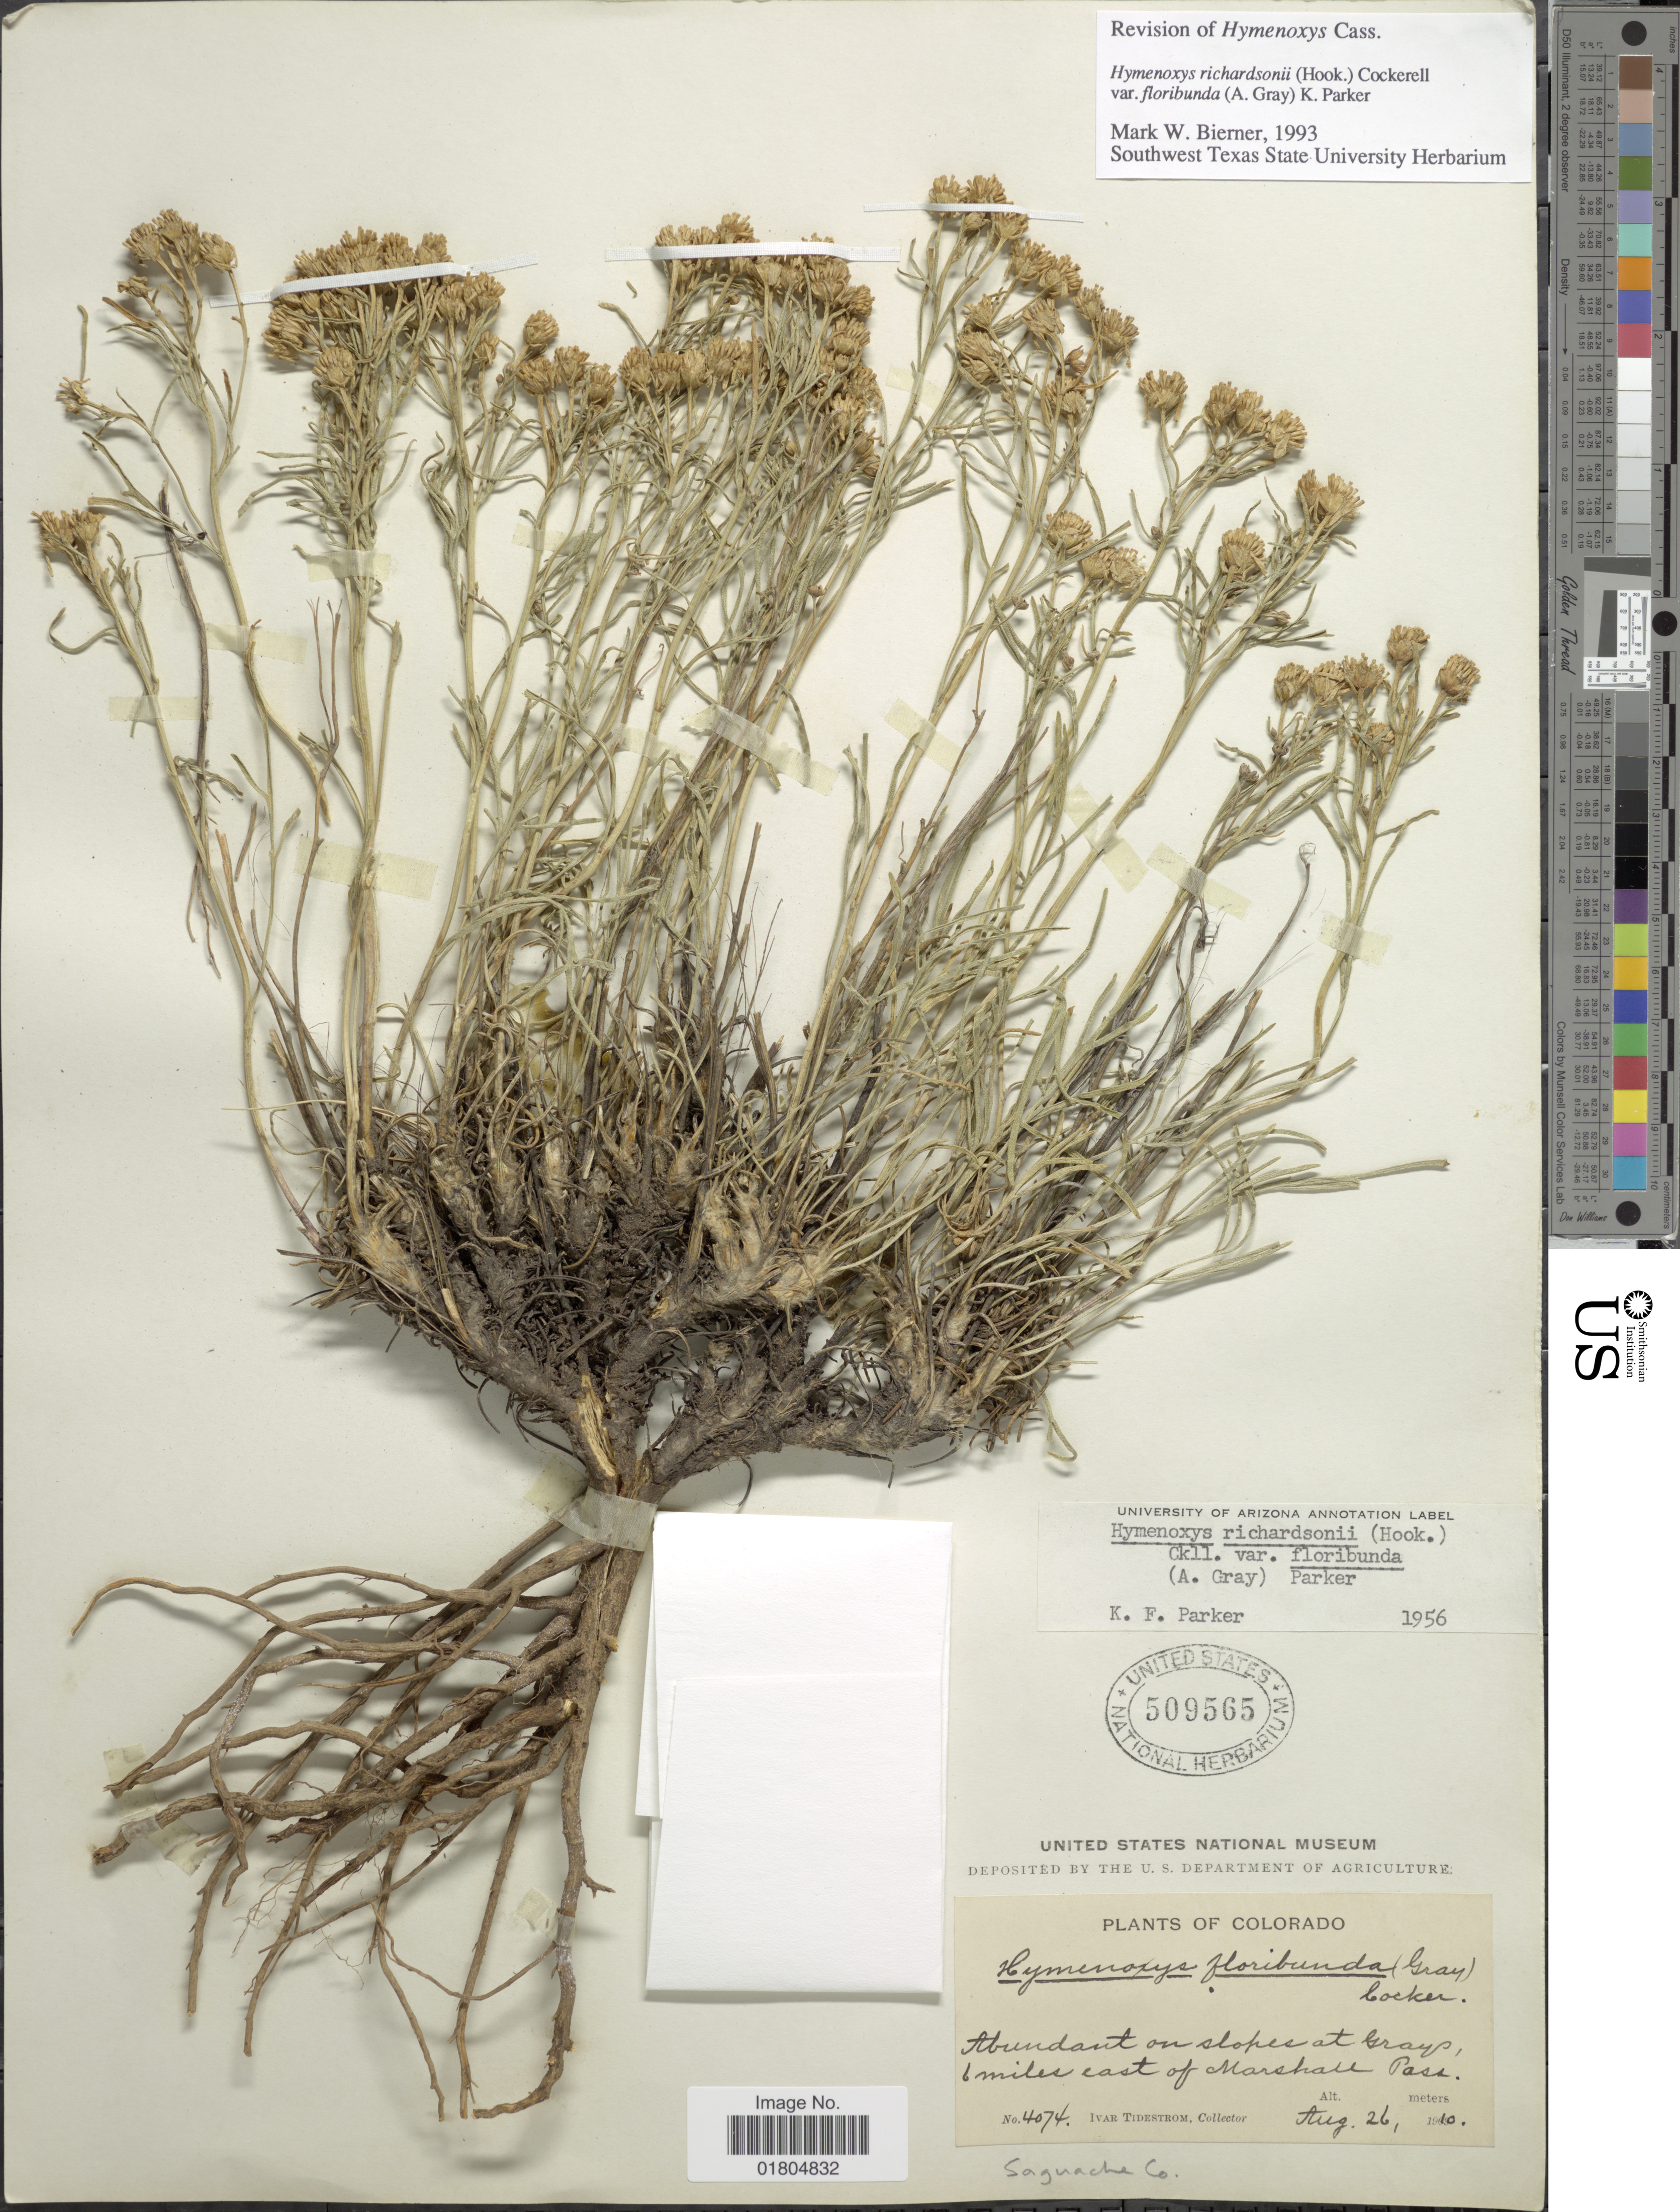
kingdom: Plantae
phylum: Tracheophyta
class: Magnoliopsida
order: Asterales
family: Asteraceae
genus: Hymenoxys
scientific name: Hymenoxys richardsonii var. floribunda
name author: (A. Gray) K.F. Parker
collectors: I. F. Tidestrom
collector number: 4074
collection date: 1910-08-26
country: United States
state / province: Colorado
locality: Saguache Co. 6 miles east of Marshall Pass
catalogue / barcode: US 509565